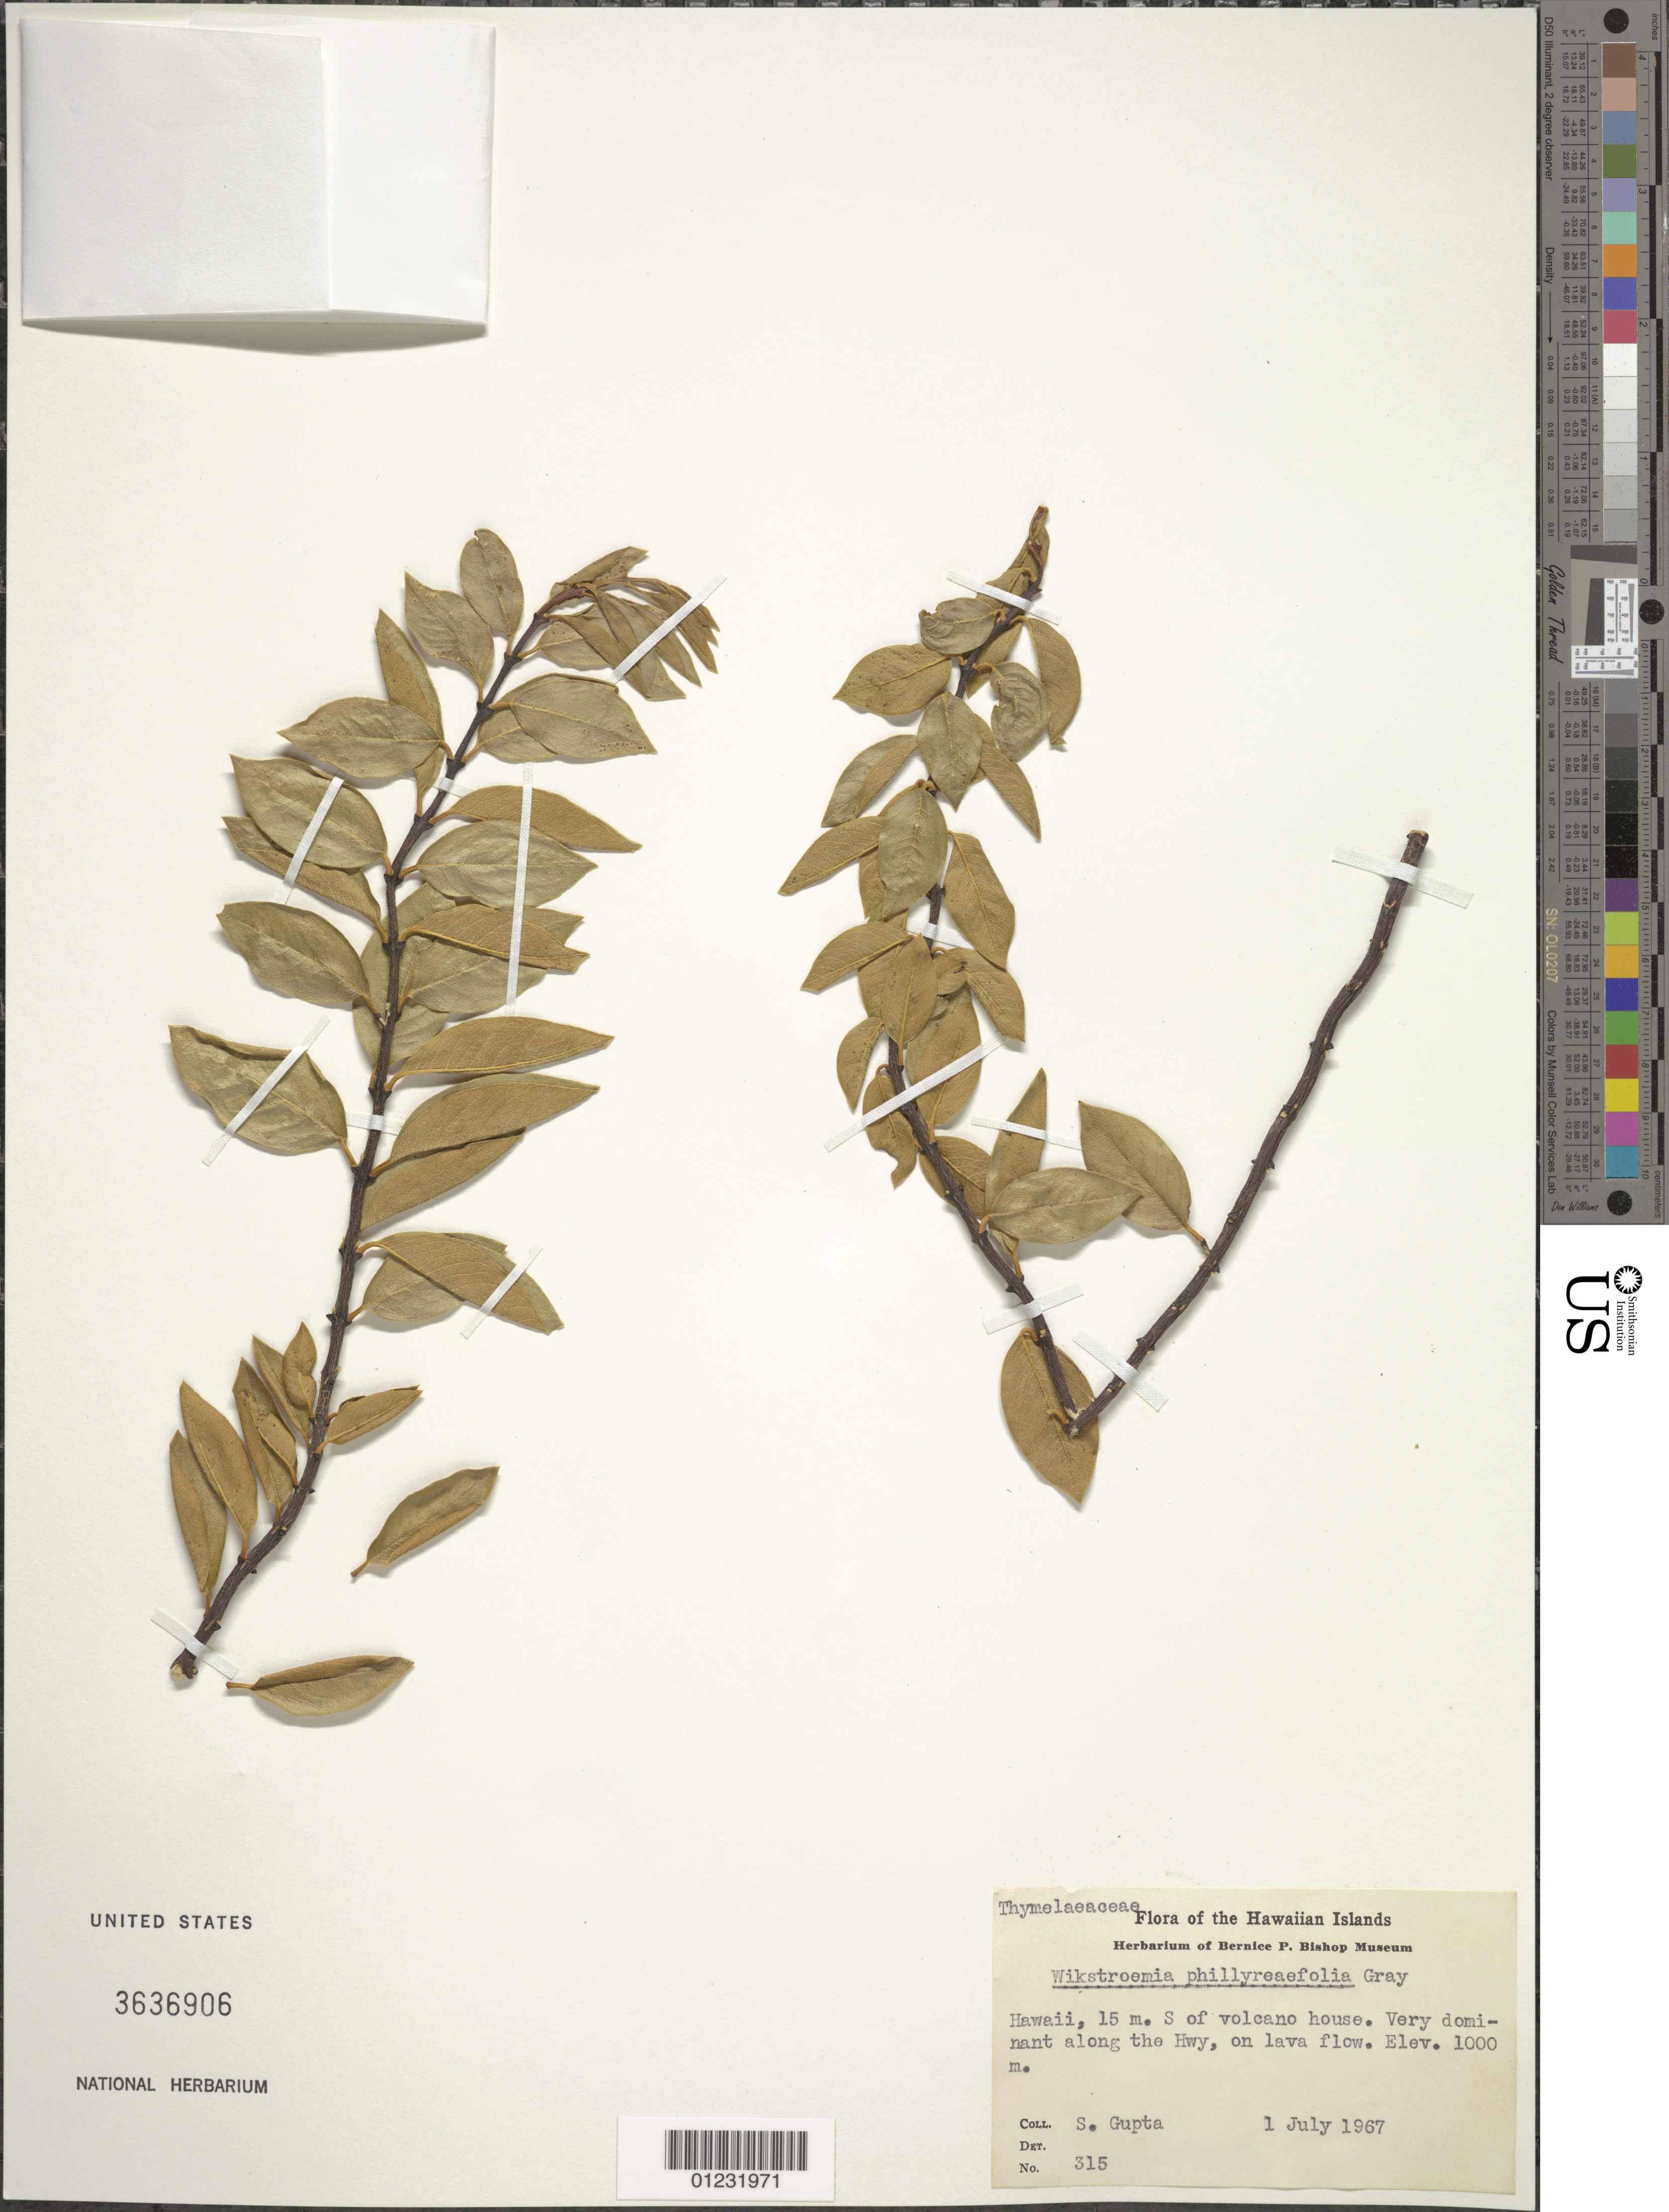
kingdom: Plantae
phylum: Tracheophyta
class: Magnoliopsida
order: Malvales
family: Thymelaeaceae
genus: Wikstroemia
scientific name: Wikstroemia phillyreifolia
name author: A. Gray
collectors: S. Gupta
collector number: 315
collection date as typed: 1 Jul 1967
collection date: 1967-07-01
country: United States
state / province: Hawaii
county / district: Hawaii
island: Hawaii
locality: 15 m. S of volcano house.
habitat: On lava flow.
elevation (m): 1000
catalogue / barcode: US 3636906